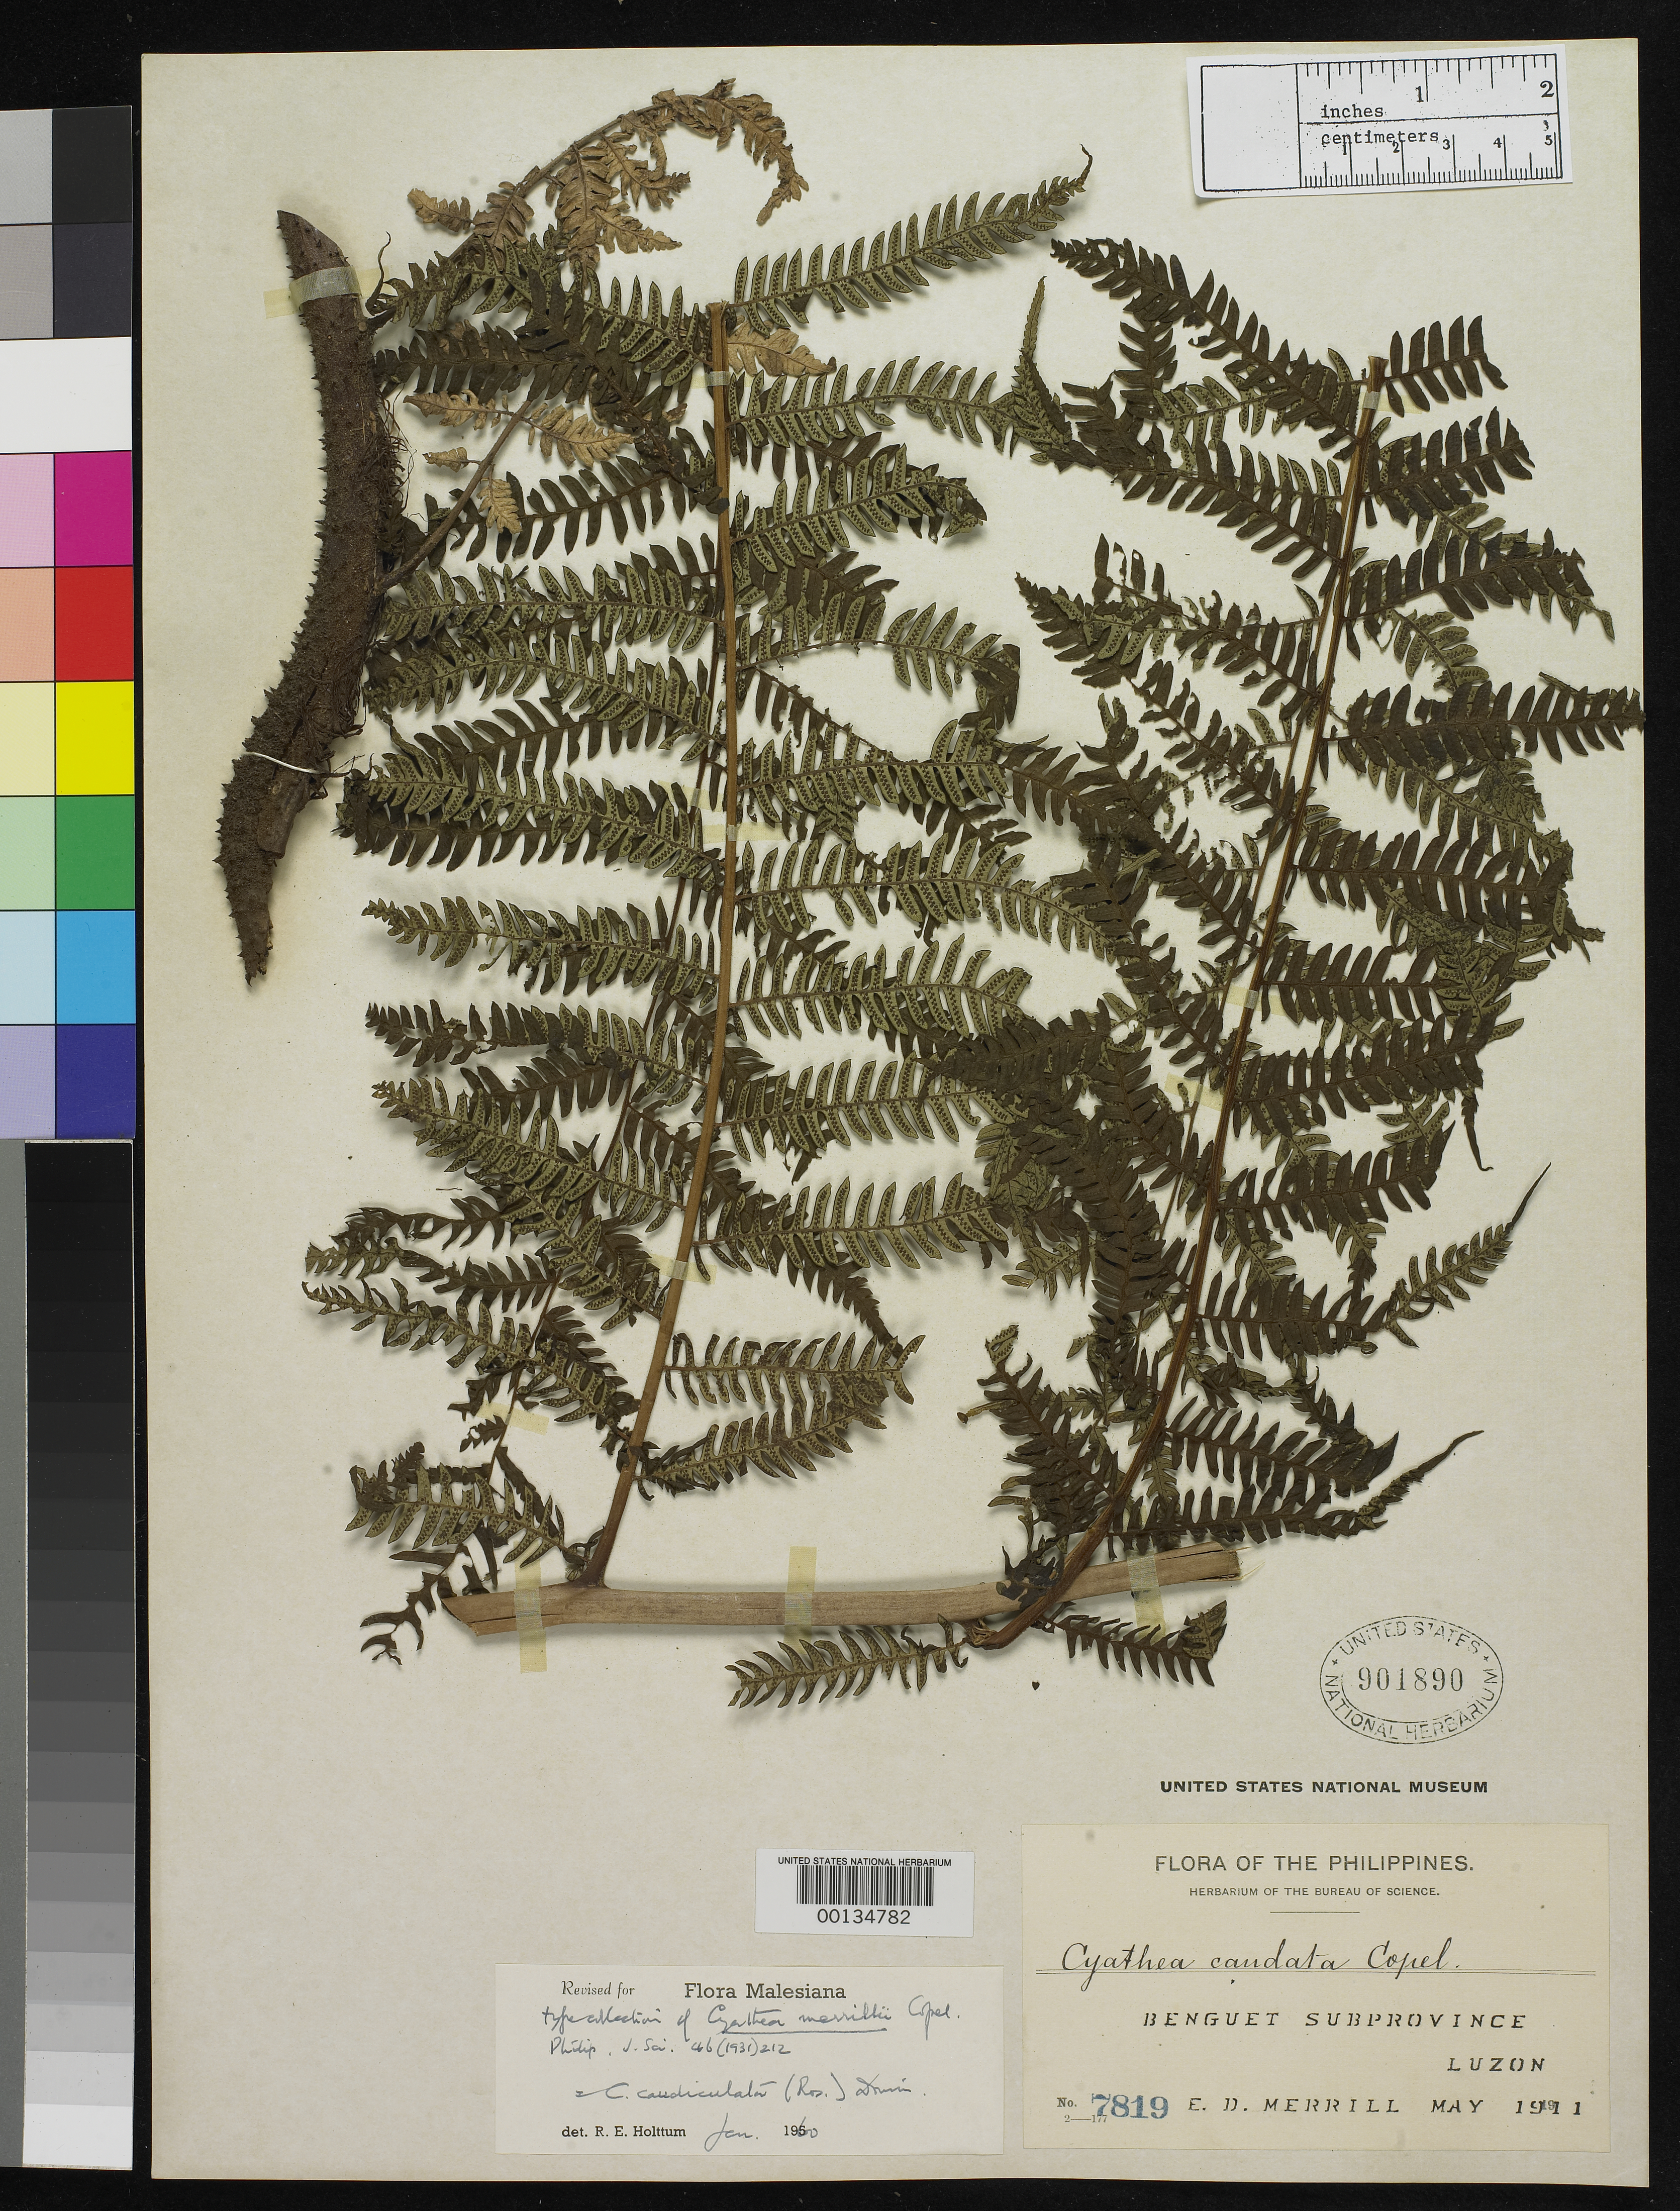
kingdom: Plantae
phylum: Tracheophyta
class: Polypodiopsida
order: Cyatheales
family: Cyatheaceae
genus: Cyathea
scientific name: Cyathea merrillii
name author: Copel.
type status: Isotype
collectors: E. D. Merrill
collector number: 7819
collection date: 1914-09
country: Philippines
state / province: National Capital Region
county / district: Manila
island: Luzon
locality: Manila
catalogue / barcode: US 901890